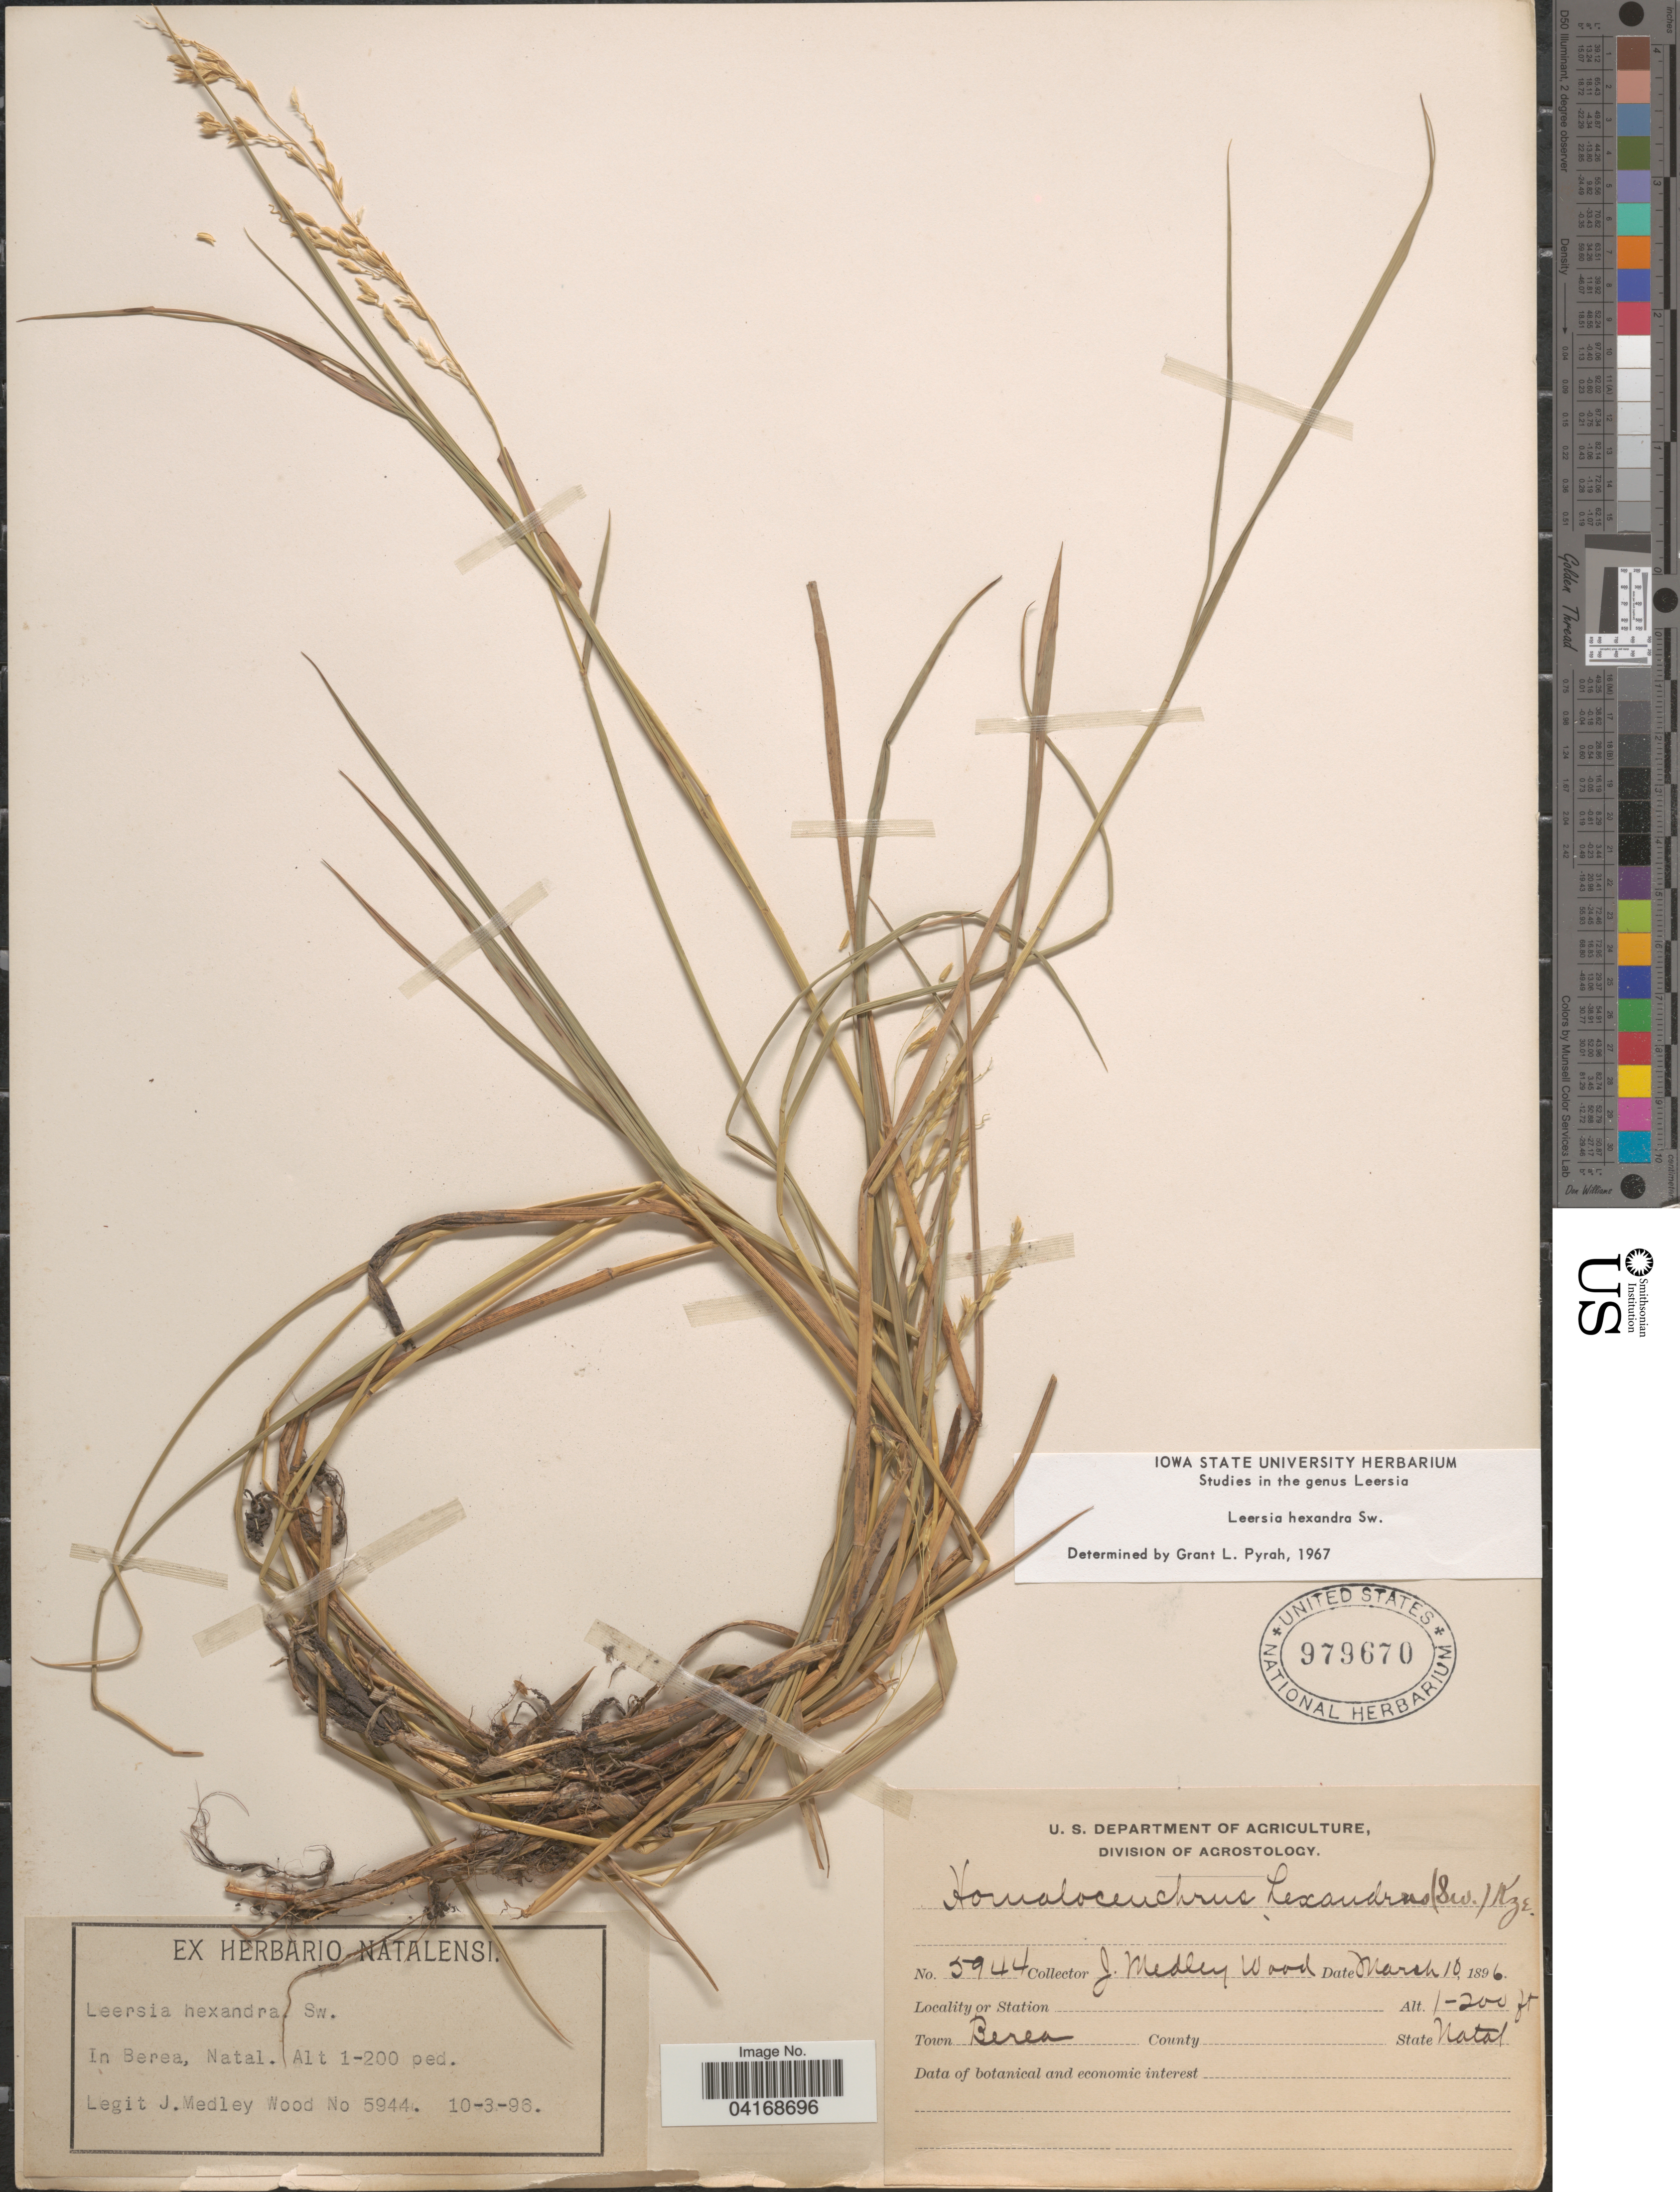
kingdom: Plantae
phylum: Tracheophyta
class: Liliopsida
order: Poales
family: Poaceae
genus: Leersia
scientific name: Leersia hexandra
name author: Sw.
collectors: J. M. Wood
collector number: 5944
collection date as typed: Transcribed d/m/y: 10/3/96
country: South Africa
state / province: KwaZulu-Natal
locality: In Berea, Natal.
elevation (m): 30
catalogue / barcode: US 979670